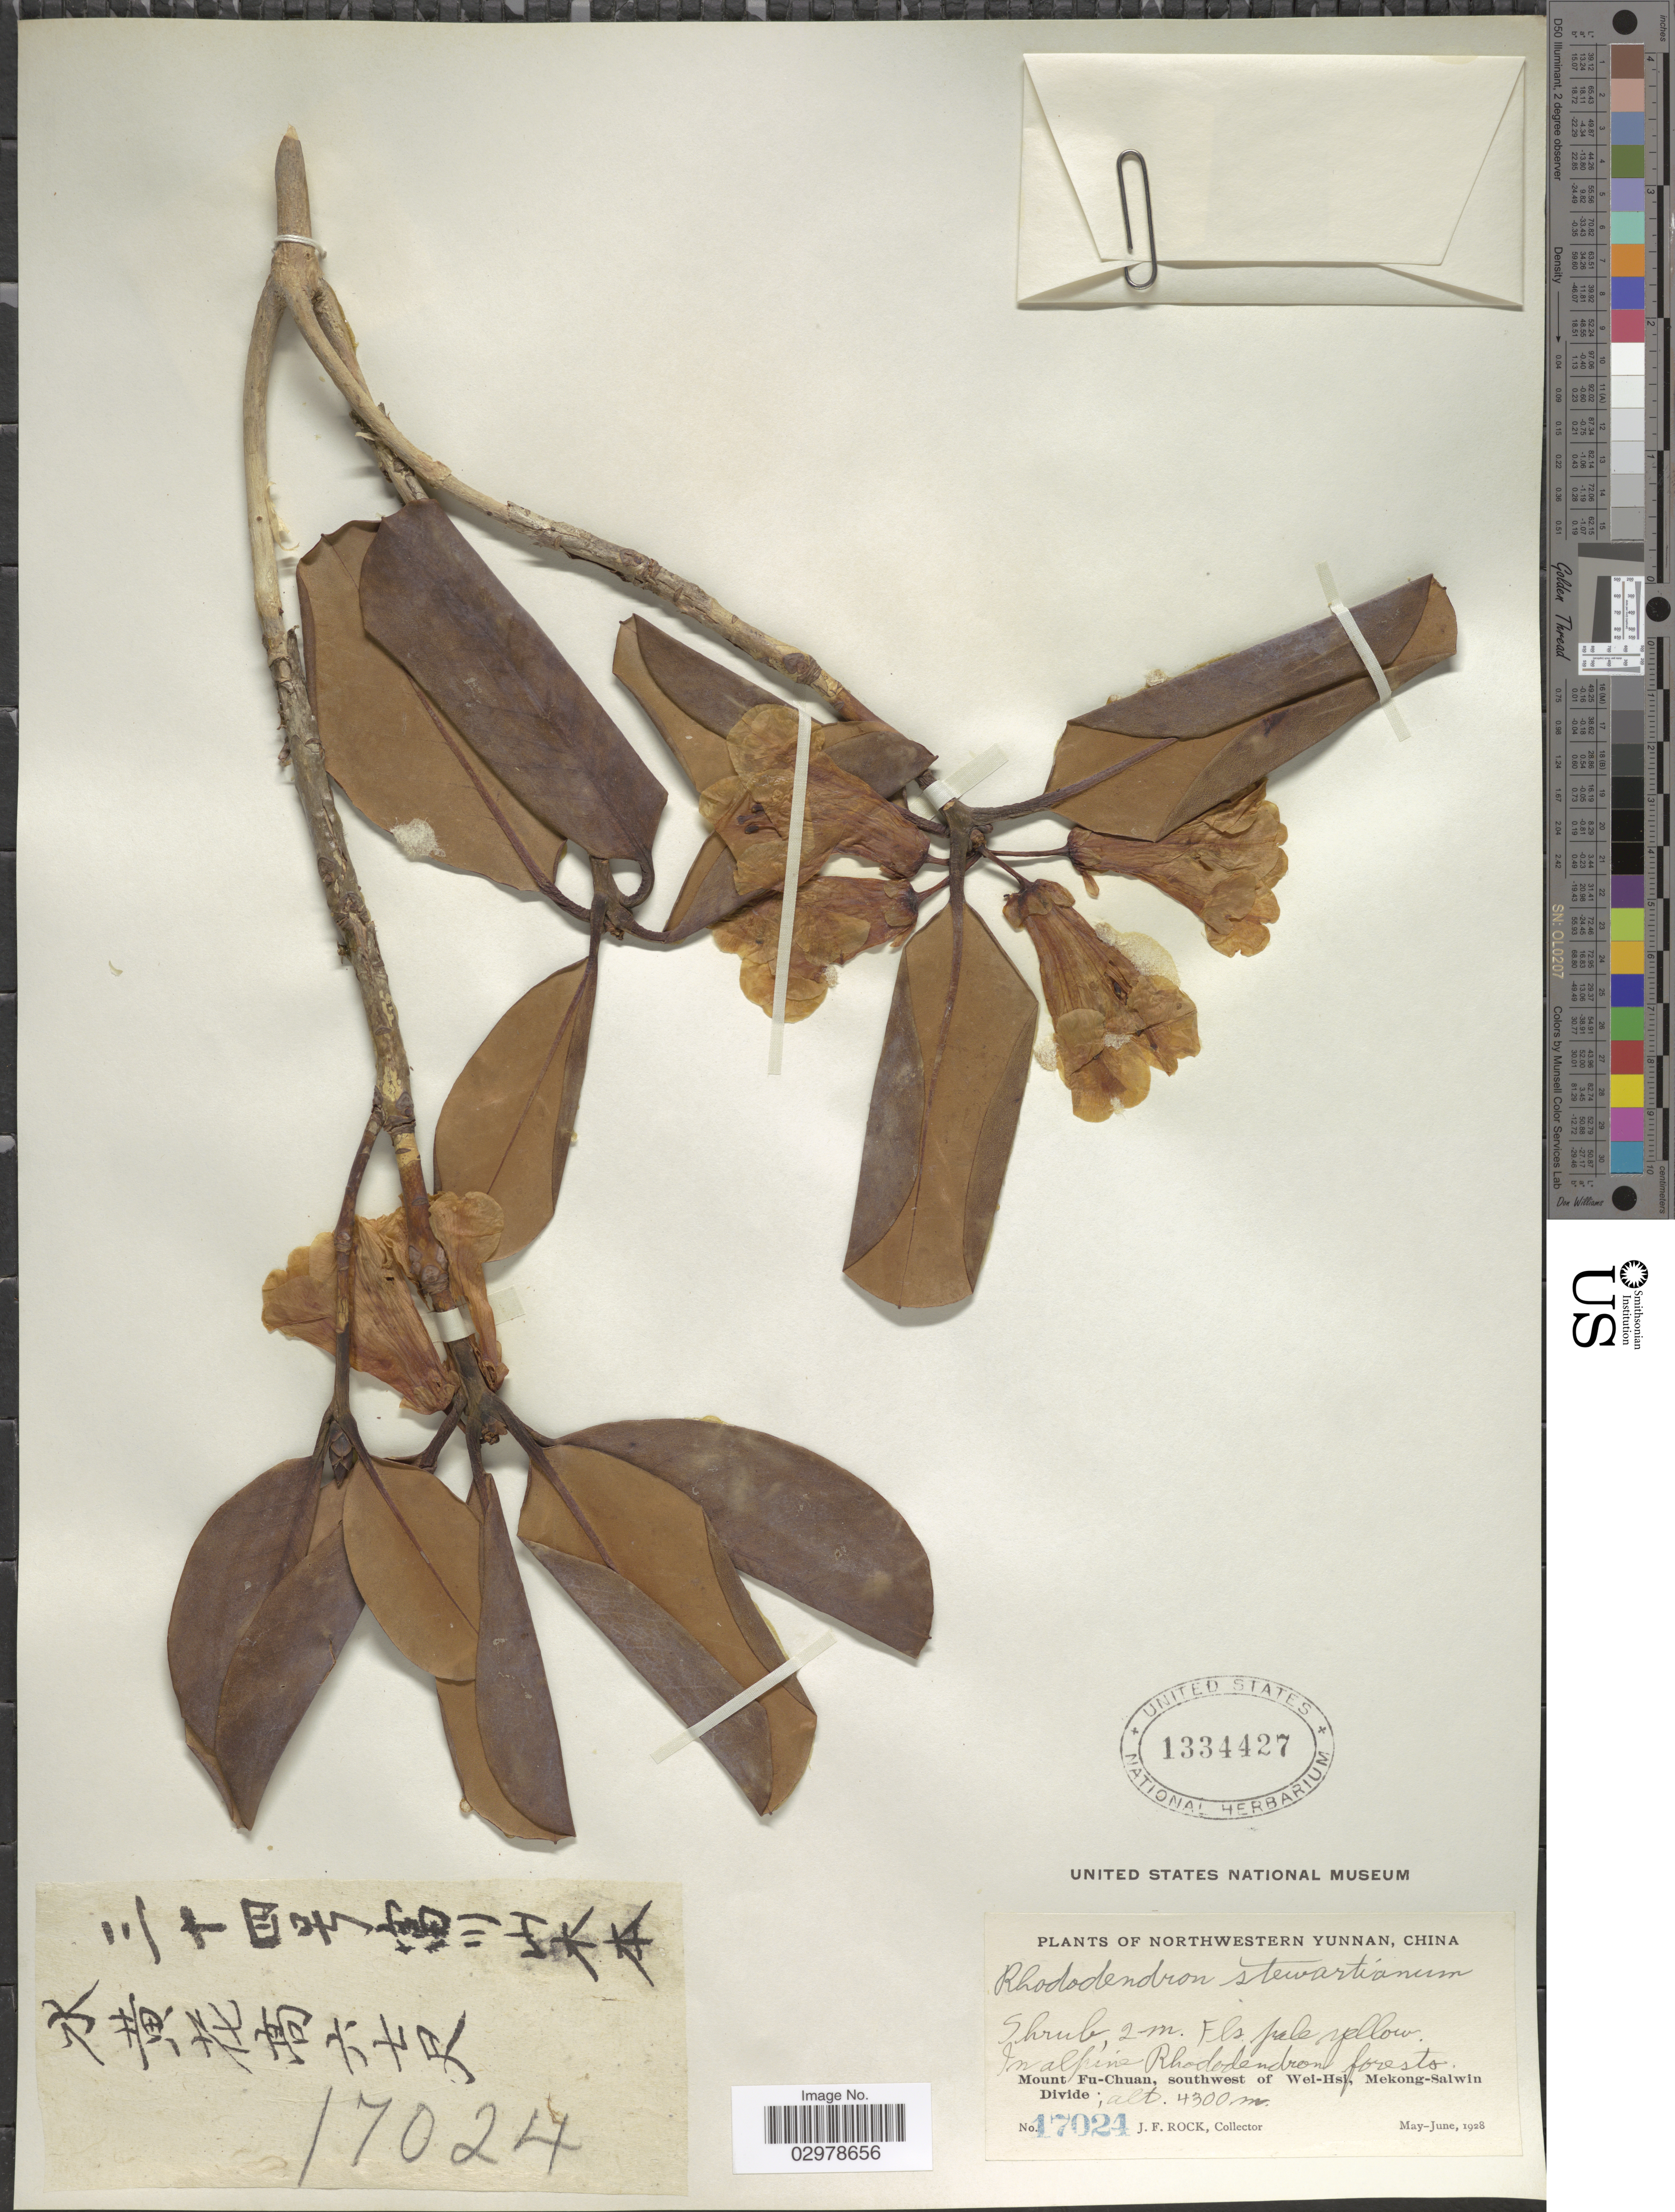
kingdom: Plantae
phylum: Tracheophyta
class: Magnoliopsida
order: Ericales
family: Ericaceae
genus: Rhododendron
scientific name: Rhododendron stewartianum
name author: Diels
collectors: J. Rock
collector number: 17024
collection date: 1928-05/1928-06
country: China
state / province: Yunnan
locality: Northwestern Yunnan. Mount Fu-Chuan, southwest of Wei-Hsi, Mekong-Salwin Divide.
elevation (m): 4300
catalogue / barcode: US 1334427